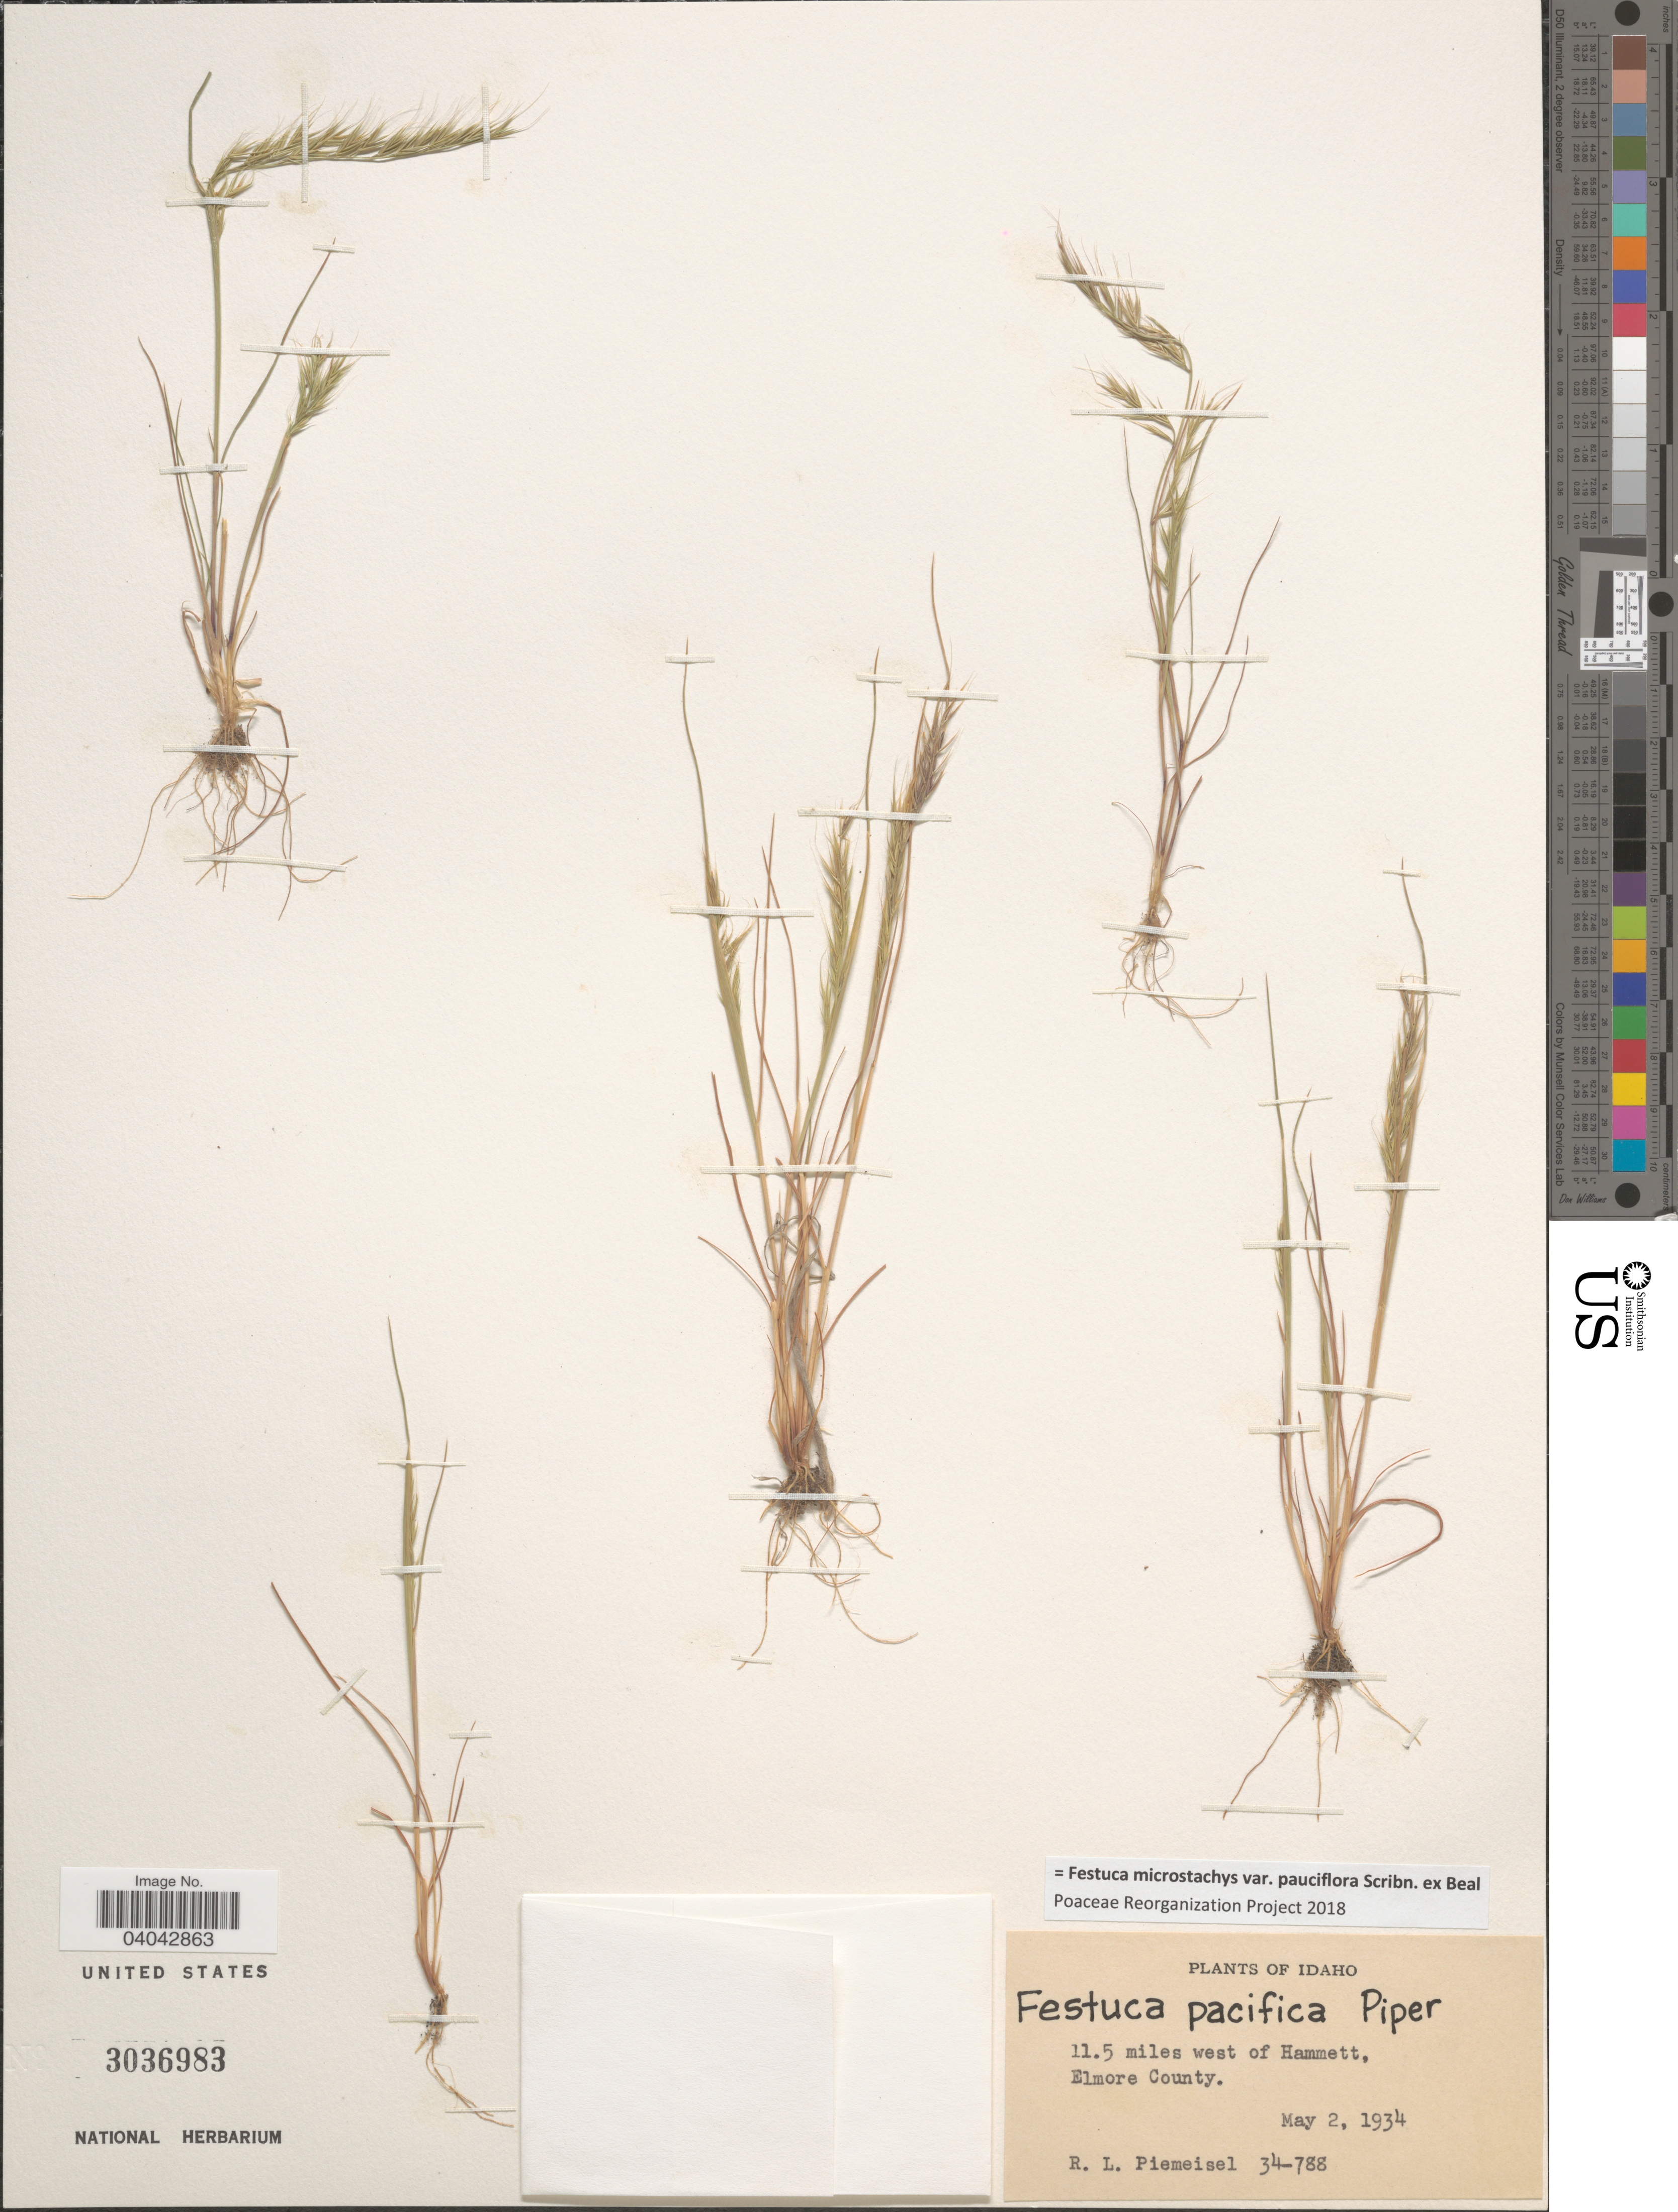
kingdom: Plantae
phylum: Tracheophyta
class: Liliopsida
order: Poales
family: Poaceae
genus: Festuca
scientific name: Festuca microstachys var. pauciflora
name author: Scribn. ex W.J. Beal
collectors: R. L. Piemeisel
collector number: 34-788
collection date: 1934-05-02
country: United States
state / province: Idaho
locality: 11.5 miles west of Hammett, Elmore County.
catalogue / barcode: US 3036983